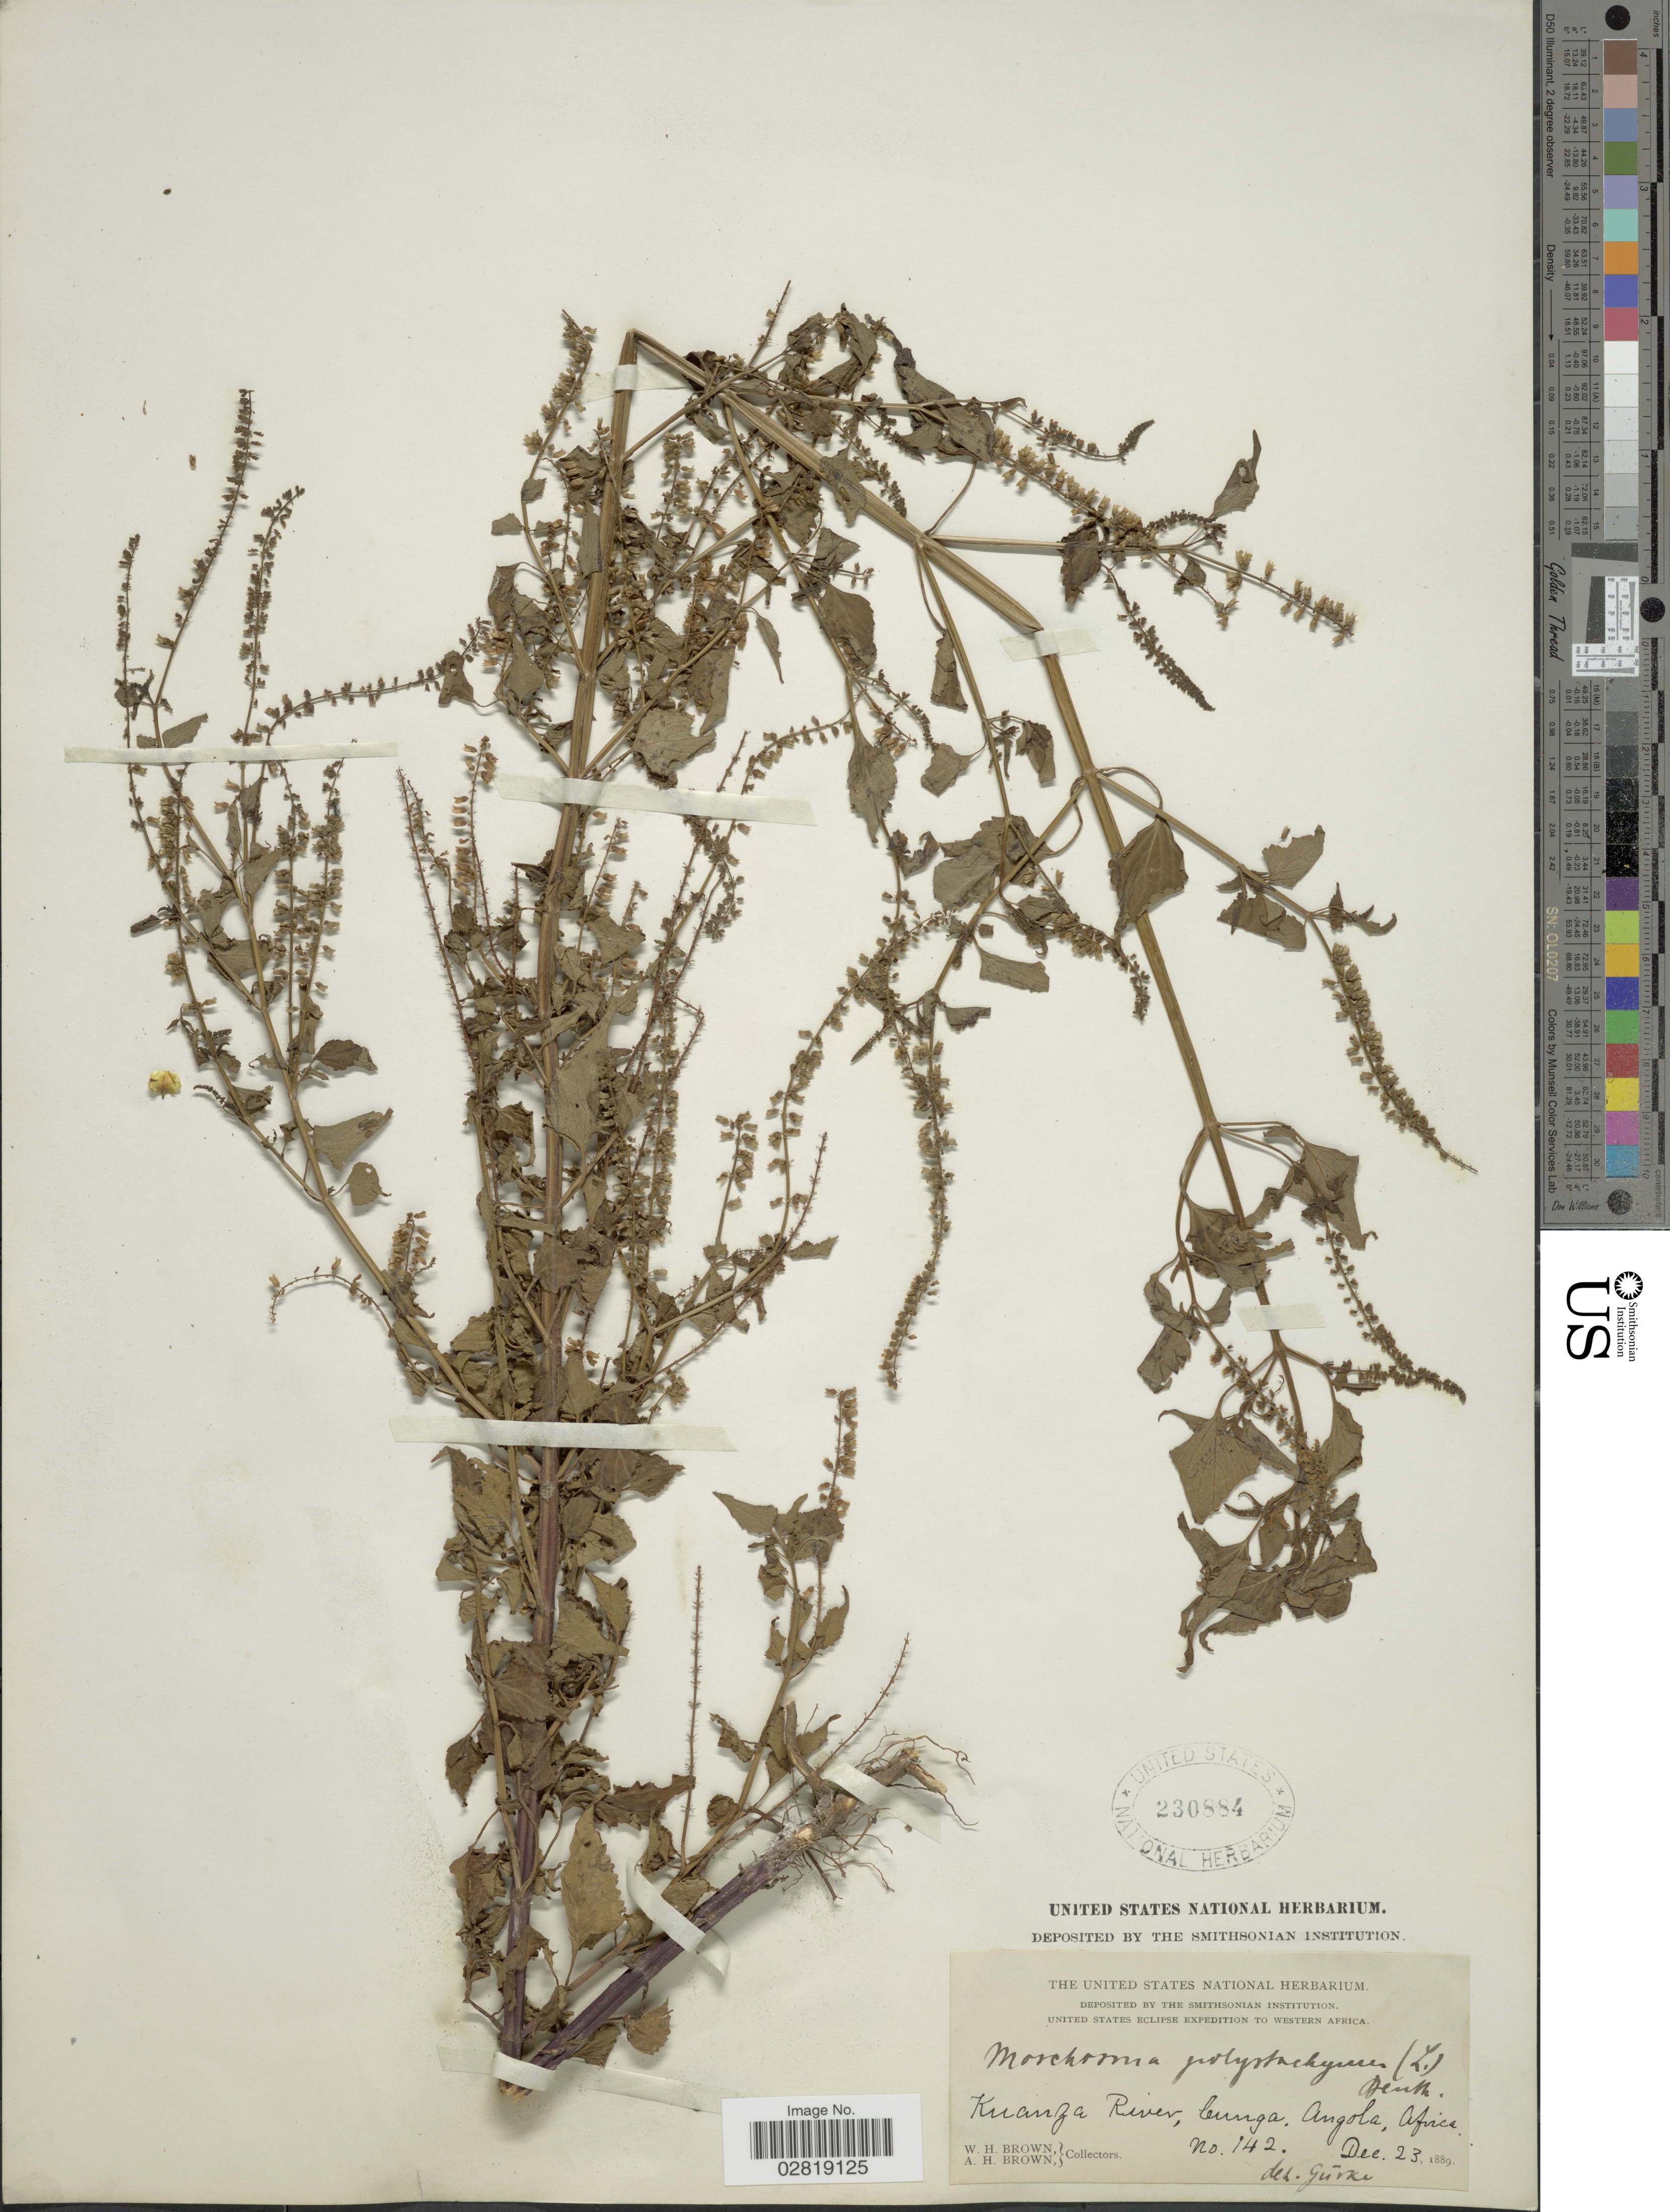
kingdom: Plantae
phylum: Tracheophyta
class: Magnoliopsida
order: Lamiales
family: Lamiaceae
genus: Basilicum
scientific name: Basilicum polystachyon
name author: (L.) Moench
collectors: W. H. Brown & A. H. Brown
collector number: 142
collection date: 1889-12-23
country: Angola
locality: Kuanza River, Cunga.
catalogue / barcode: US 230884